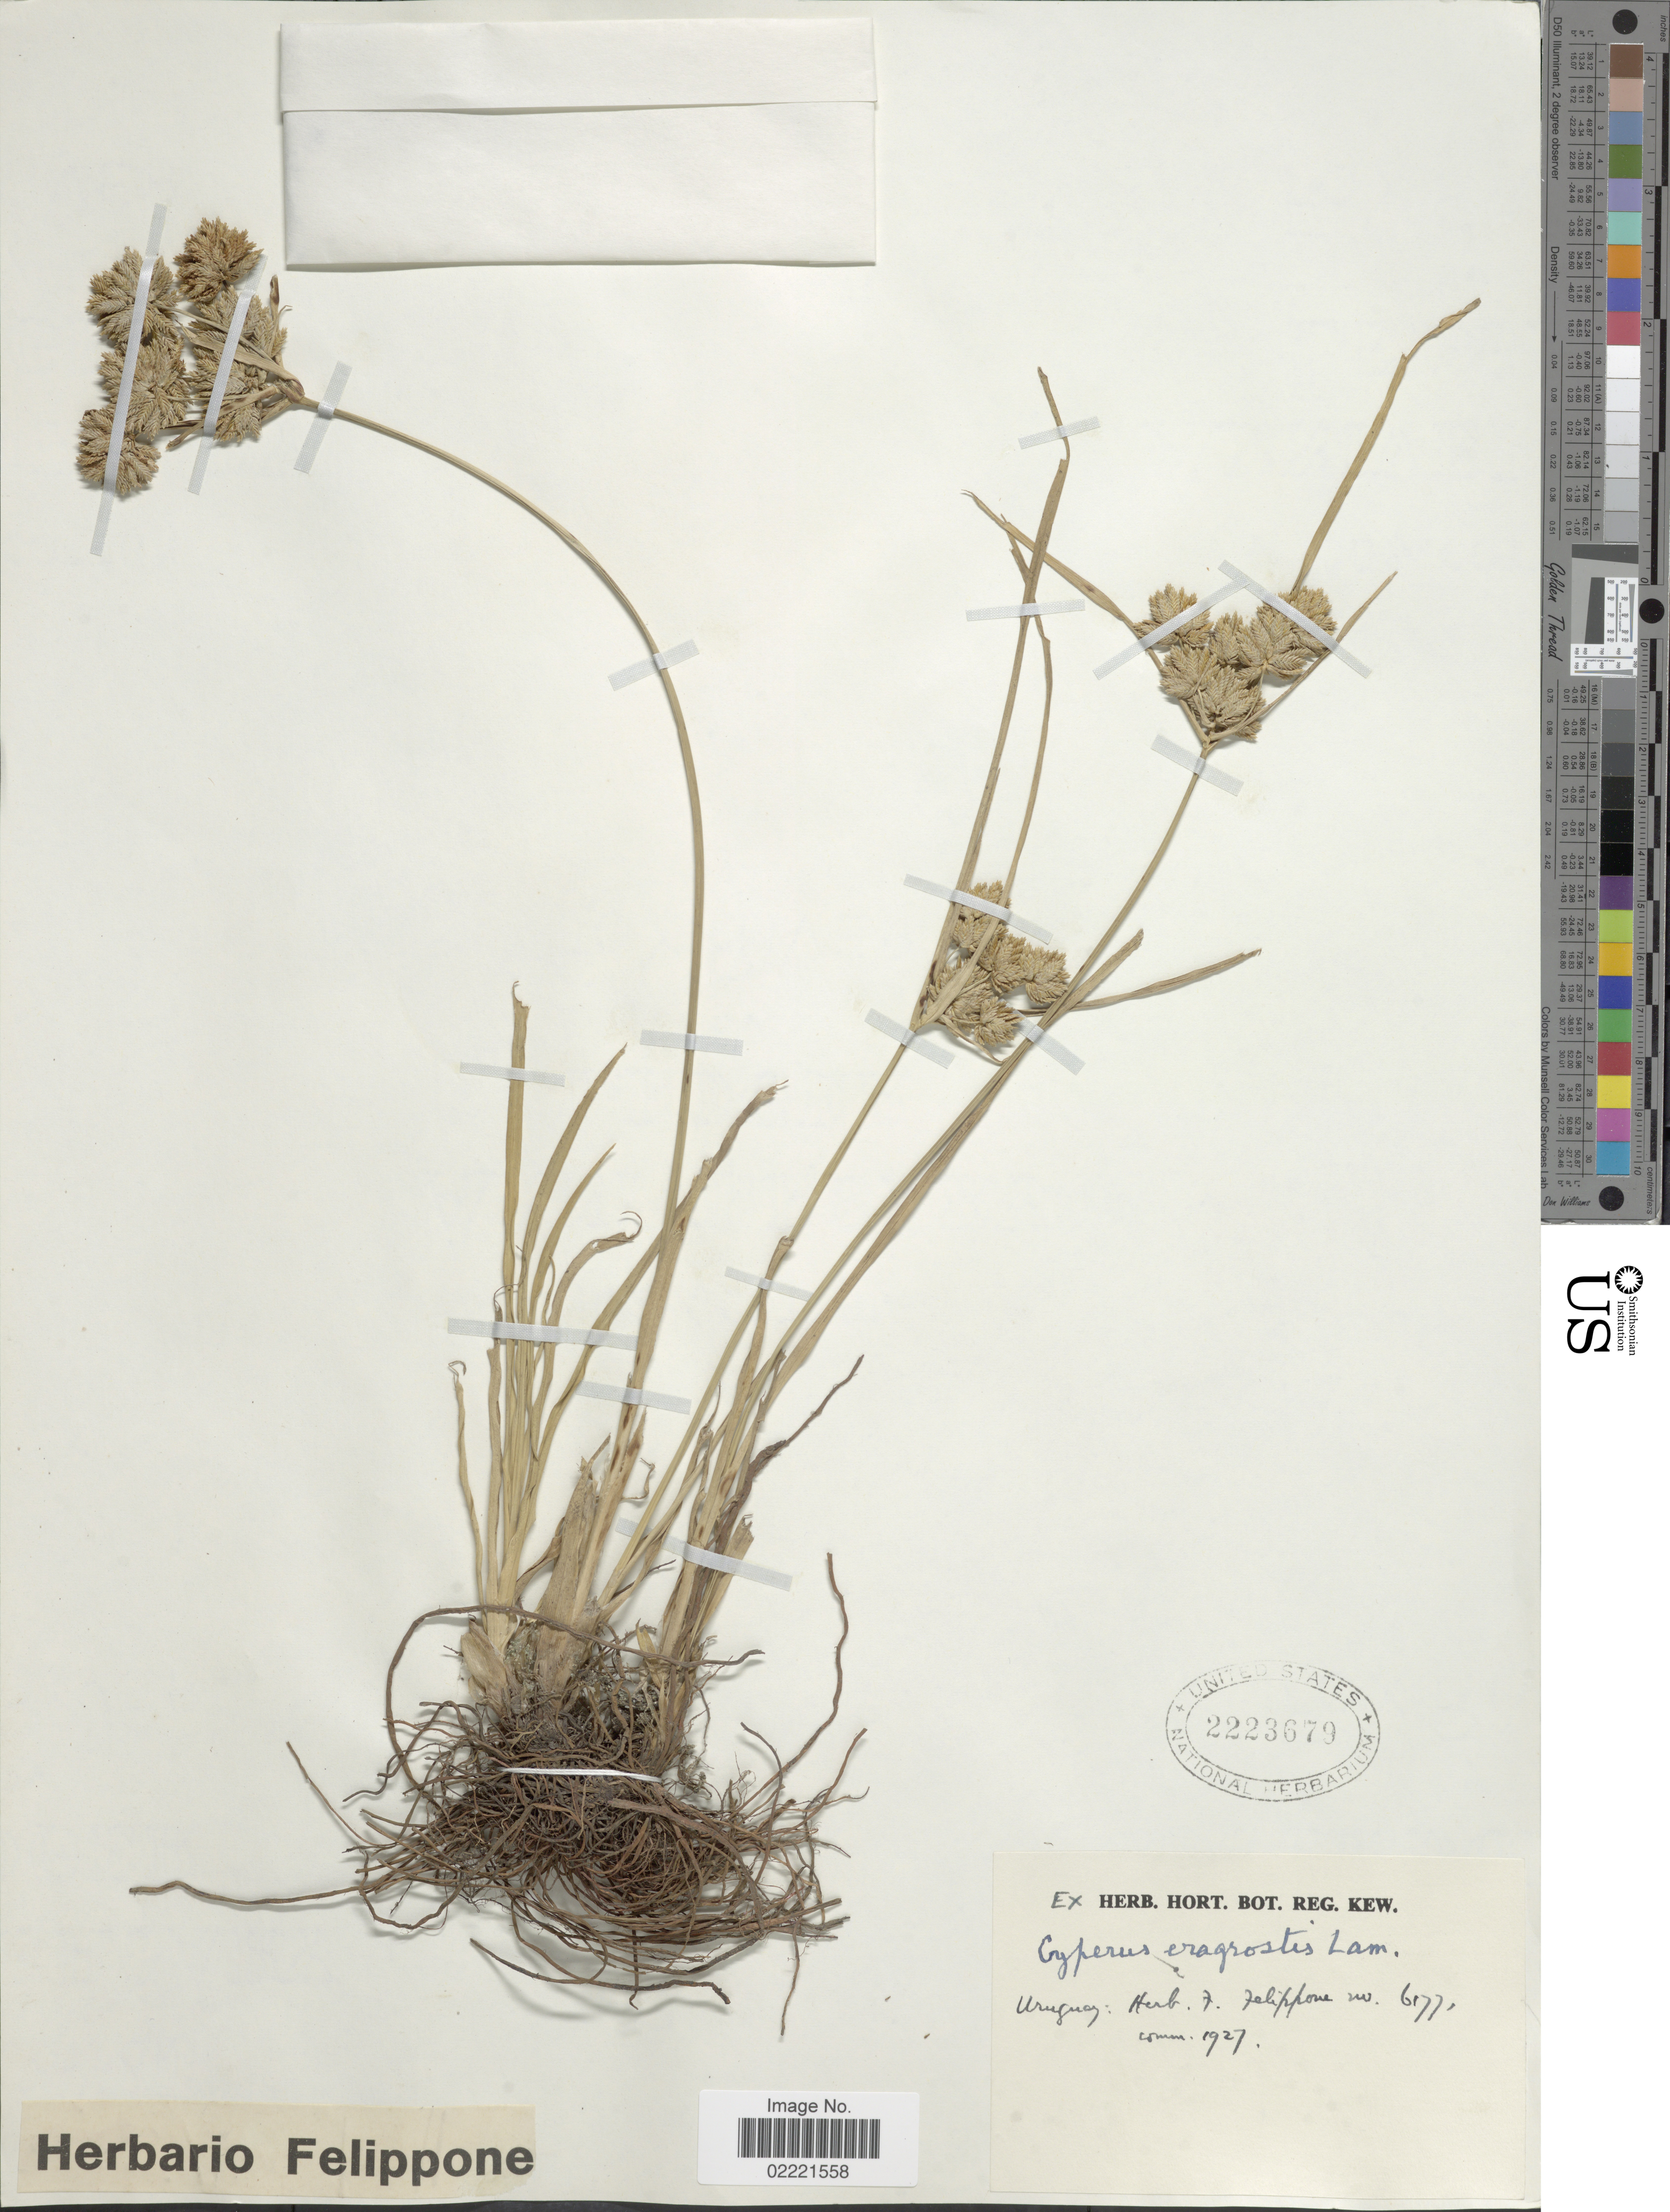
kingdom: Plantae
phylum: Tracheophyta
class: Liliopsida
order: Poales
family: Cyperaceae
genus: Cyperus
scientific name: Cyperus eragrostis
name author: Lam.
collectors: ex herb. Hort. Reg. Kew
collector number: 6177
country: Uruguay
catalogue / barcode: US 2223679